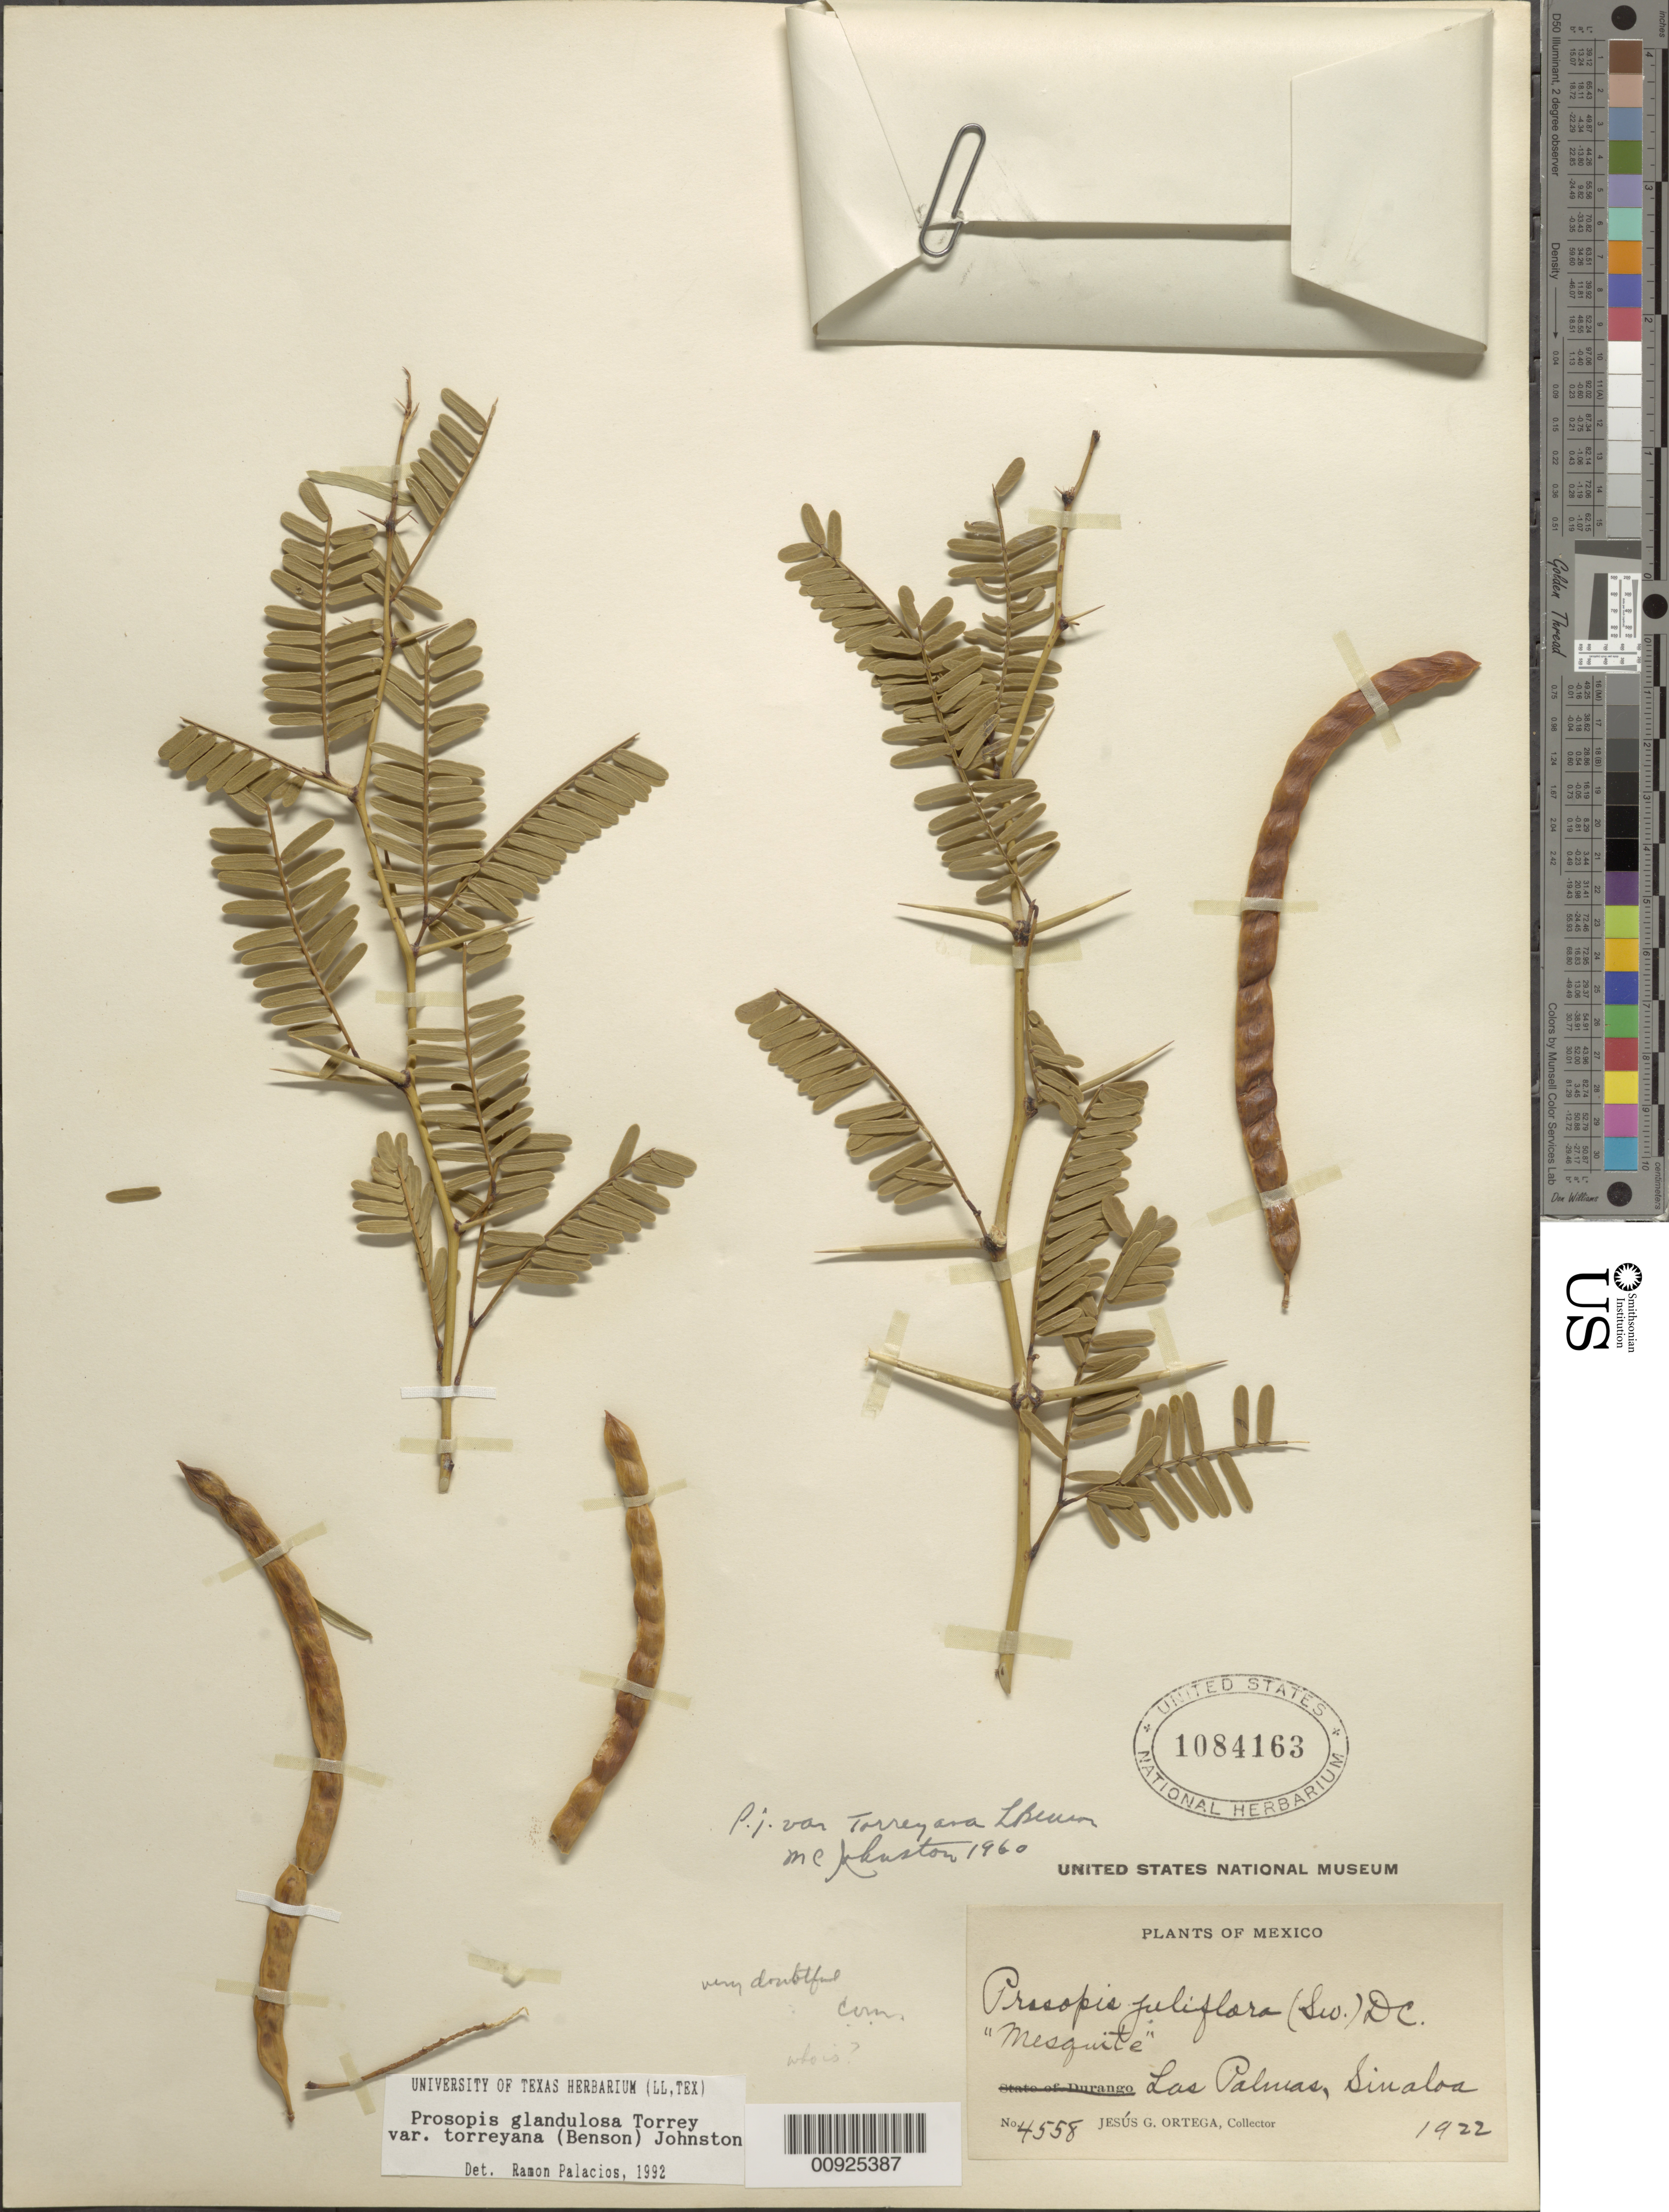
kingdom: Plantae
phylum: Tracheophyta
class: Magnoliopsida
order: Fabales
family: Fabaceae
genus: Neltuma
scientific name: Neltuma odorata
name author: (Torr. & Frém.) C. E. Hughes & G.P. Lewis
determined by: Strong, Mark T., (BOT), Smithsonian Institution - National Museum of Natural History (UNITED STATES)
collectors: J. Ortega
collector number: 4558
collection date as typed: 1922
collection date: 1922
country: Mexico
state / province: Sinaloa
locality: Las Palmas, Sinaloa.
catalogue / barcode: US 1084163